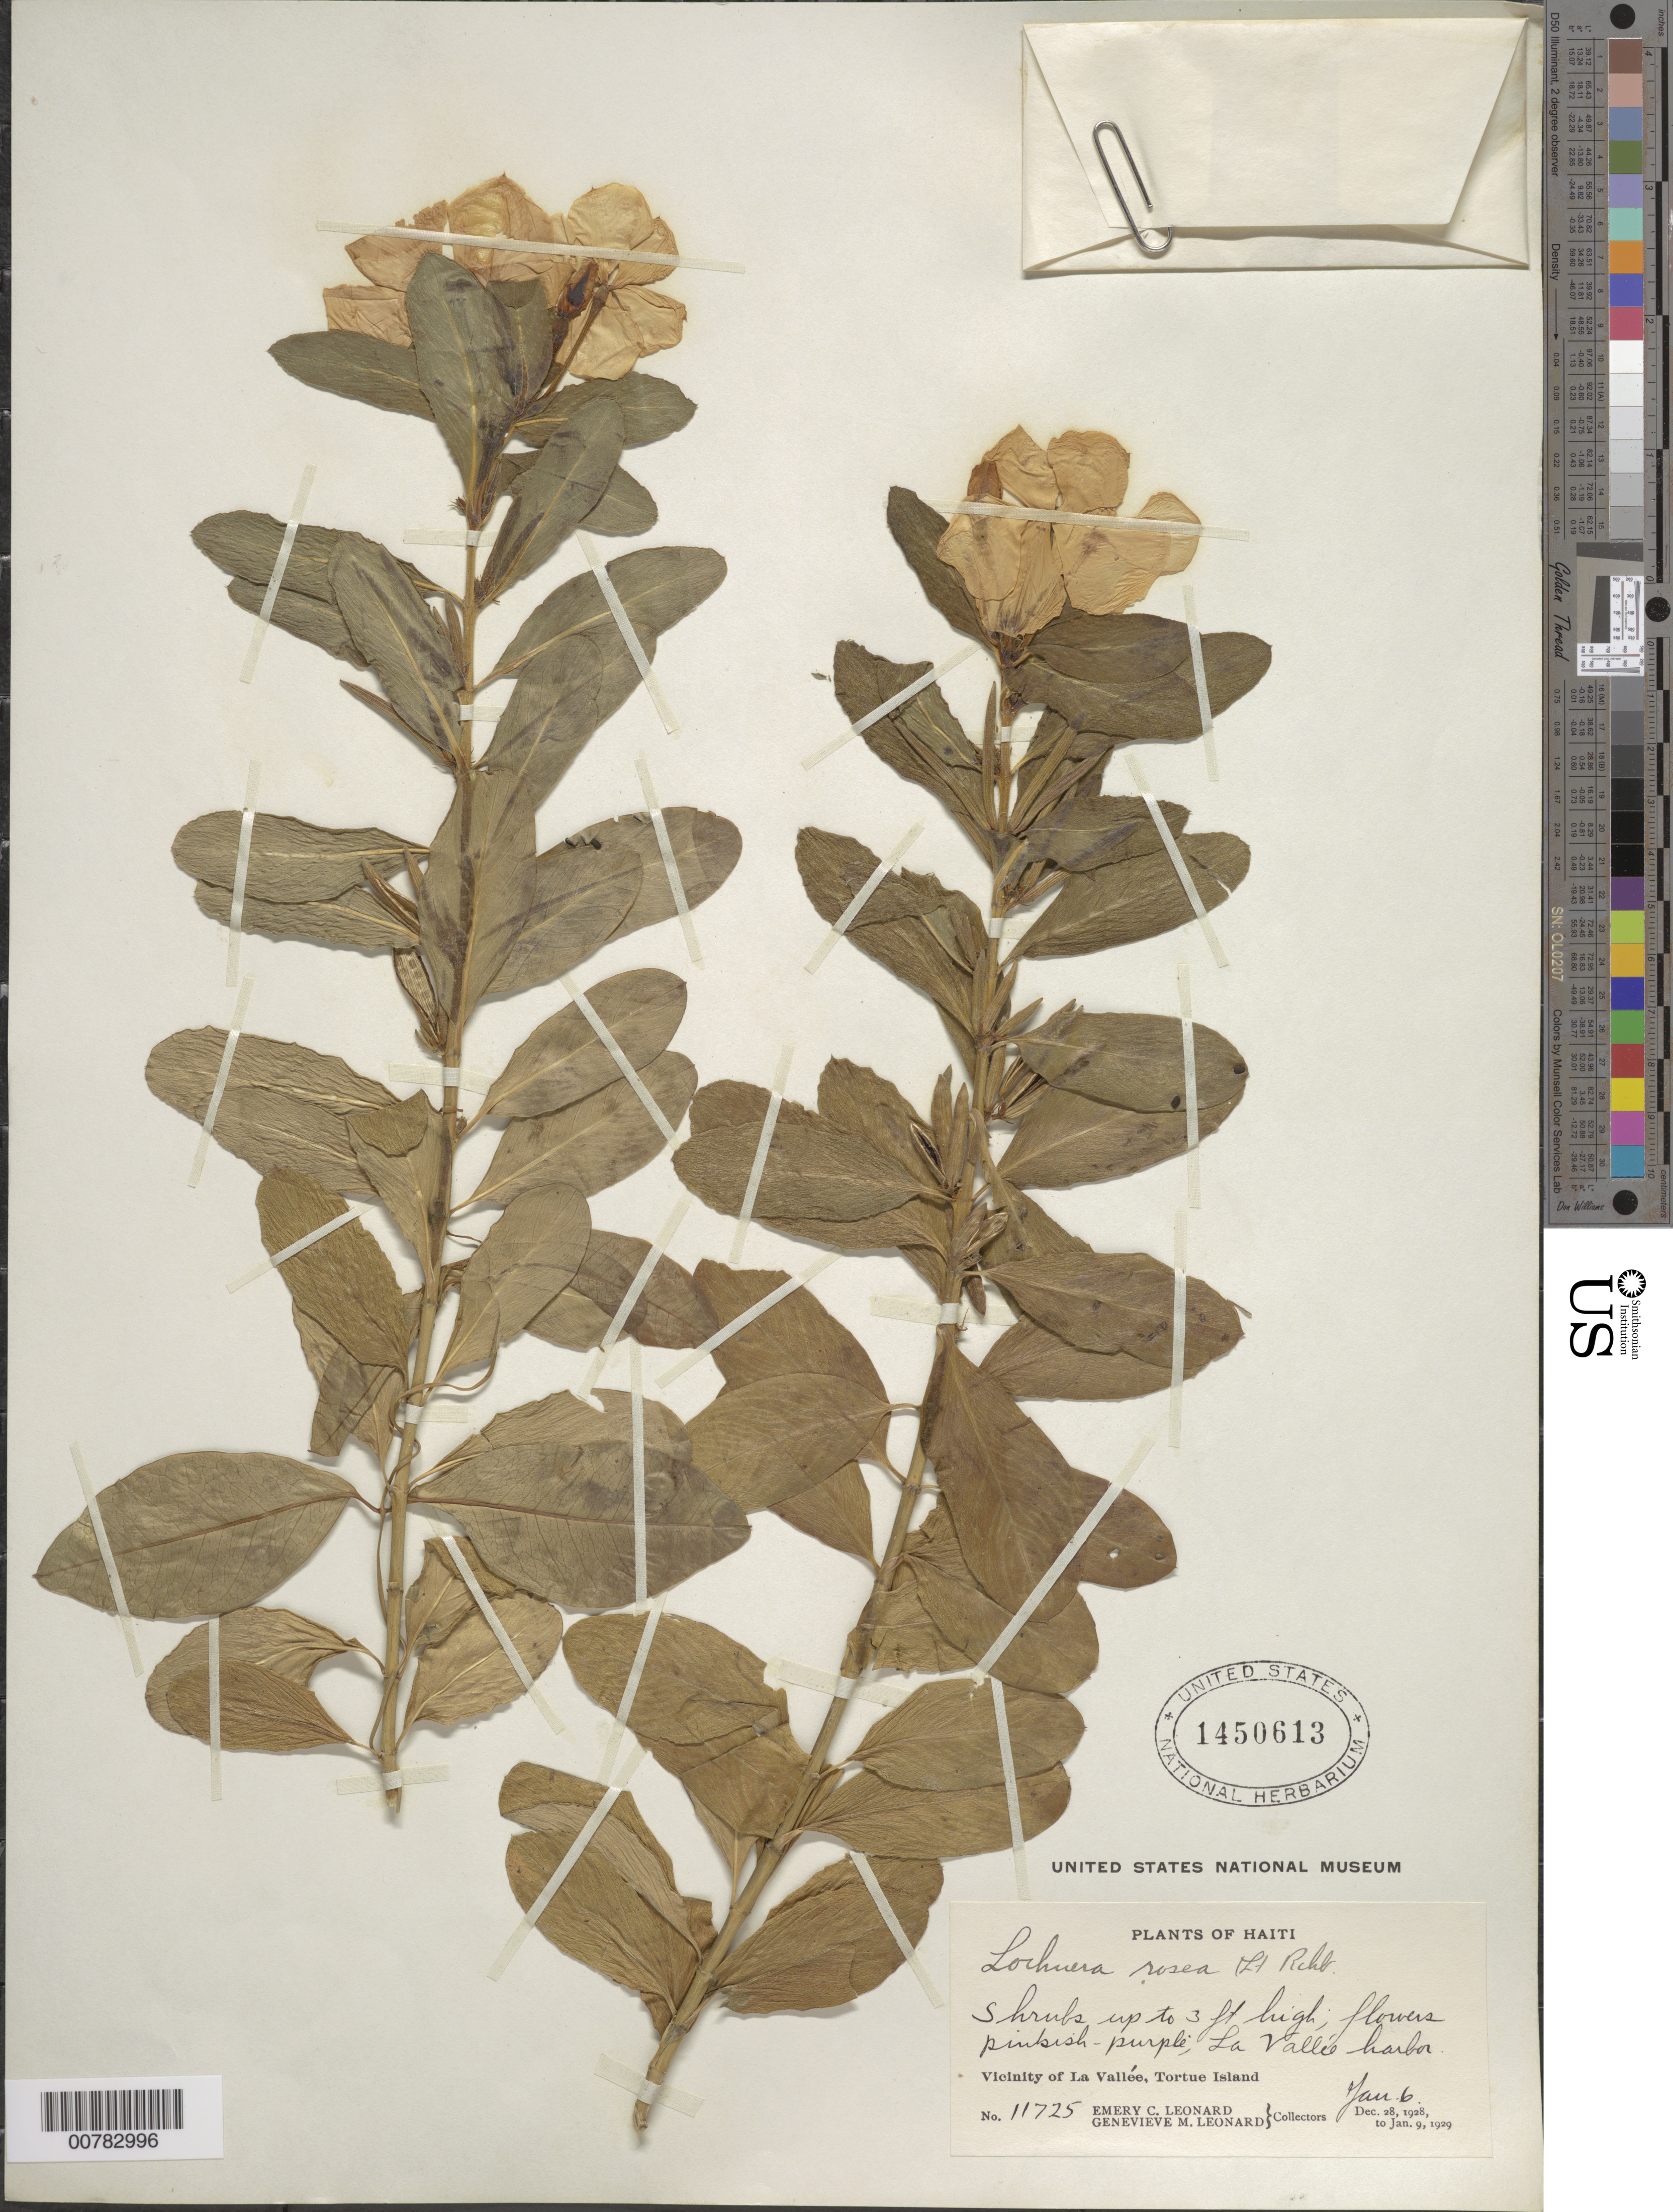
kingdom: Plantae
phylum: Tracheophyta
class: Magnoliopsida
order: Gentianales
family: Apocynaceae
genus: Catharanthus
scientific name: Catharanthus roseus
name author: (L.) G. Don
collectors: E. C. Leonard & G. M. Leonard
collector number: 11725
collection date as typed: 06 Jan 1929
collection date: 1929-01-06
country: Haiti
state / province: Nord-Óuest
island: Île de la Tortue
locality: Tortue Island, vicinity of La Vallée, La Vallée harbor.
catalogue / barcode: US 1450613